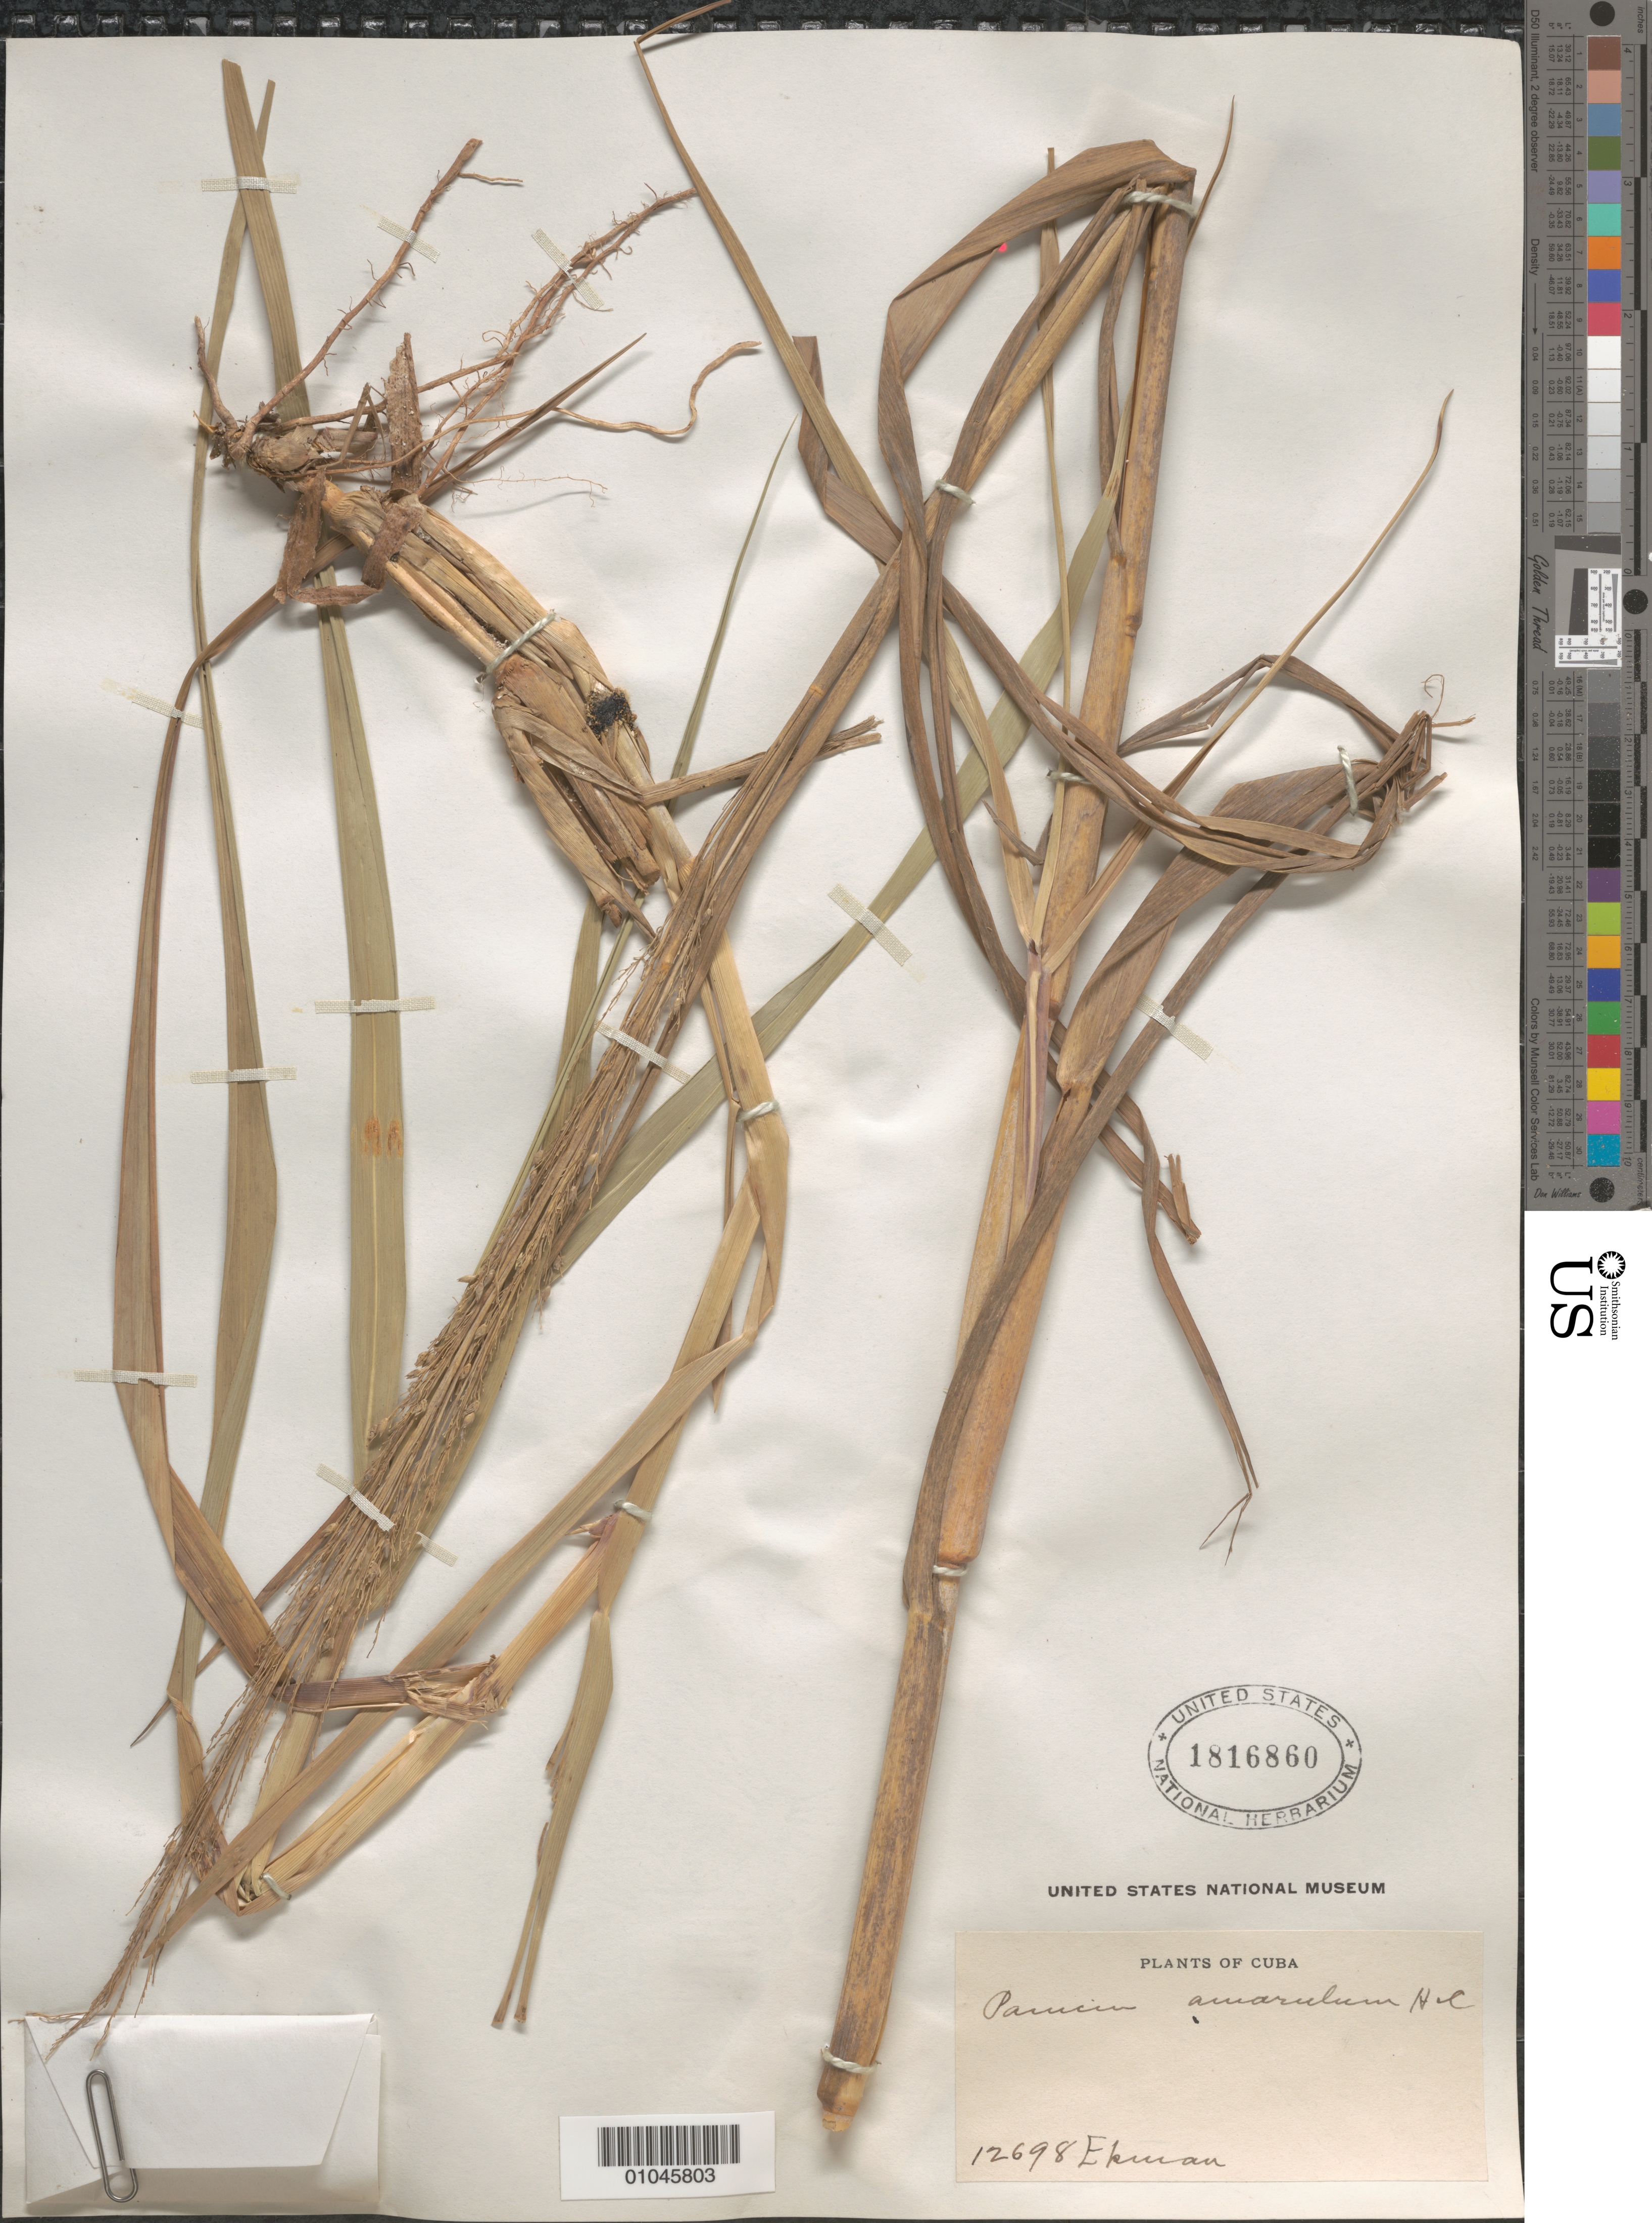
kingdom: Plantae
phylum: Tracheophyta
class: Liliopsida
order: Poales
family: Poaceae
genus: Panicum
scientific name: Panicum amarulum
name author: Hitchc. & Chase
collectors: E. L. Ekman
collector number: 12698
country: Cuba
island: Cuba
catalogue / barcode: US 1816860